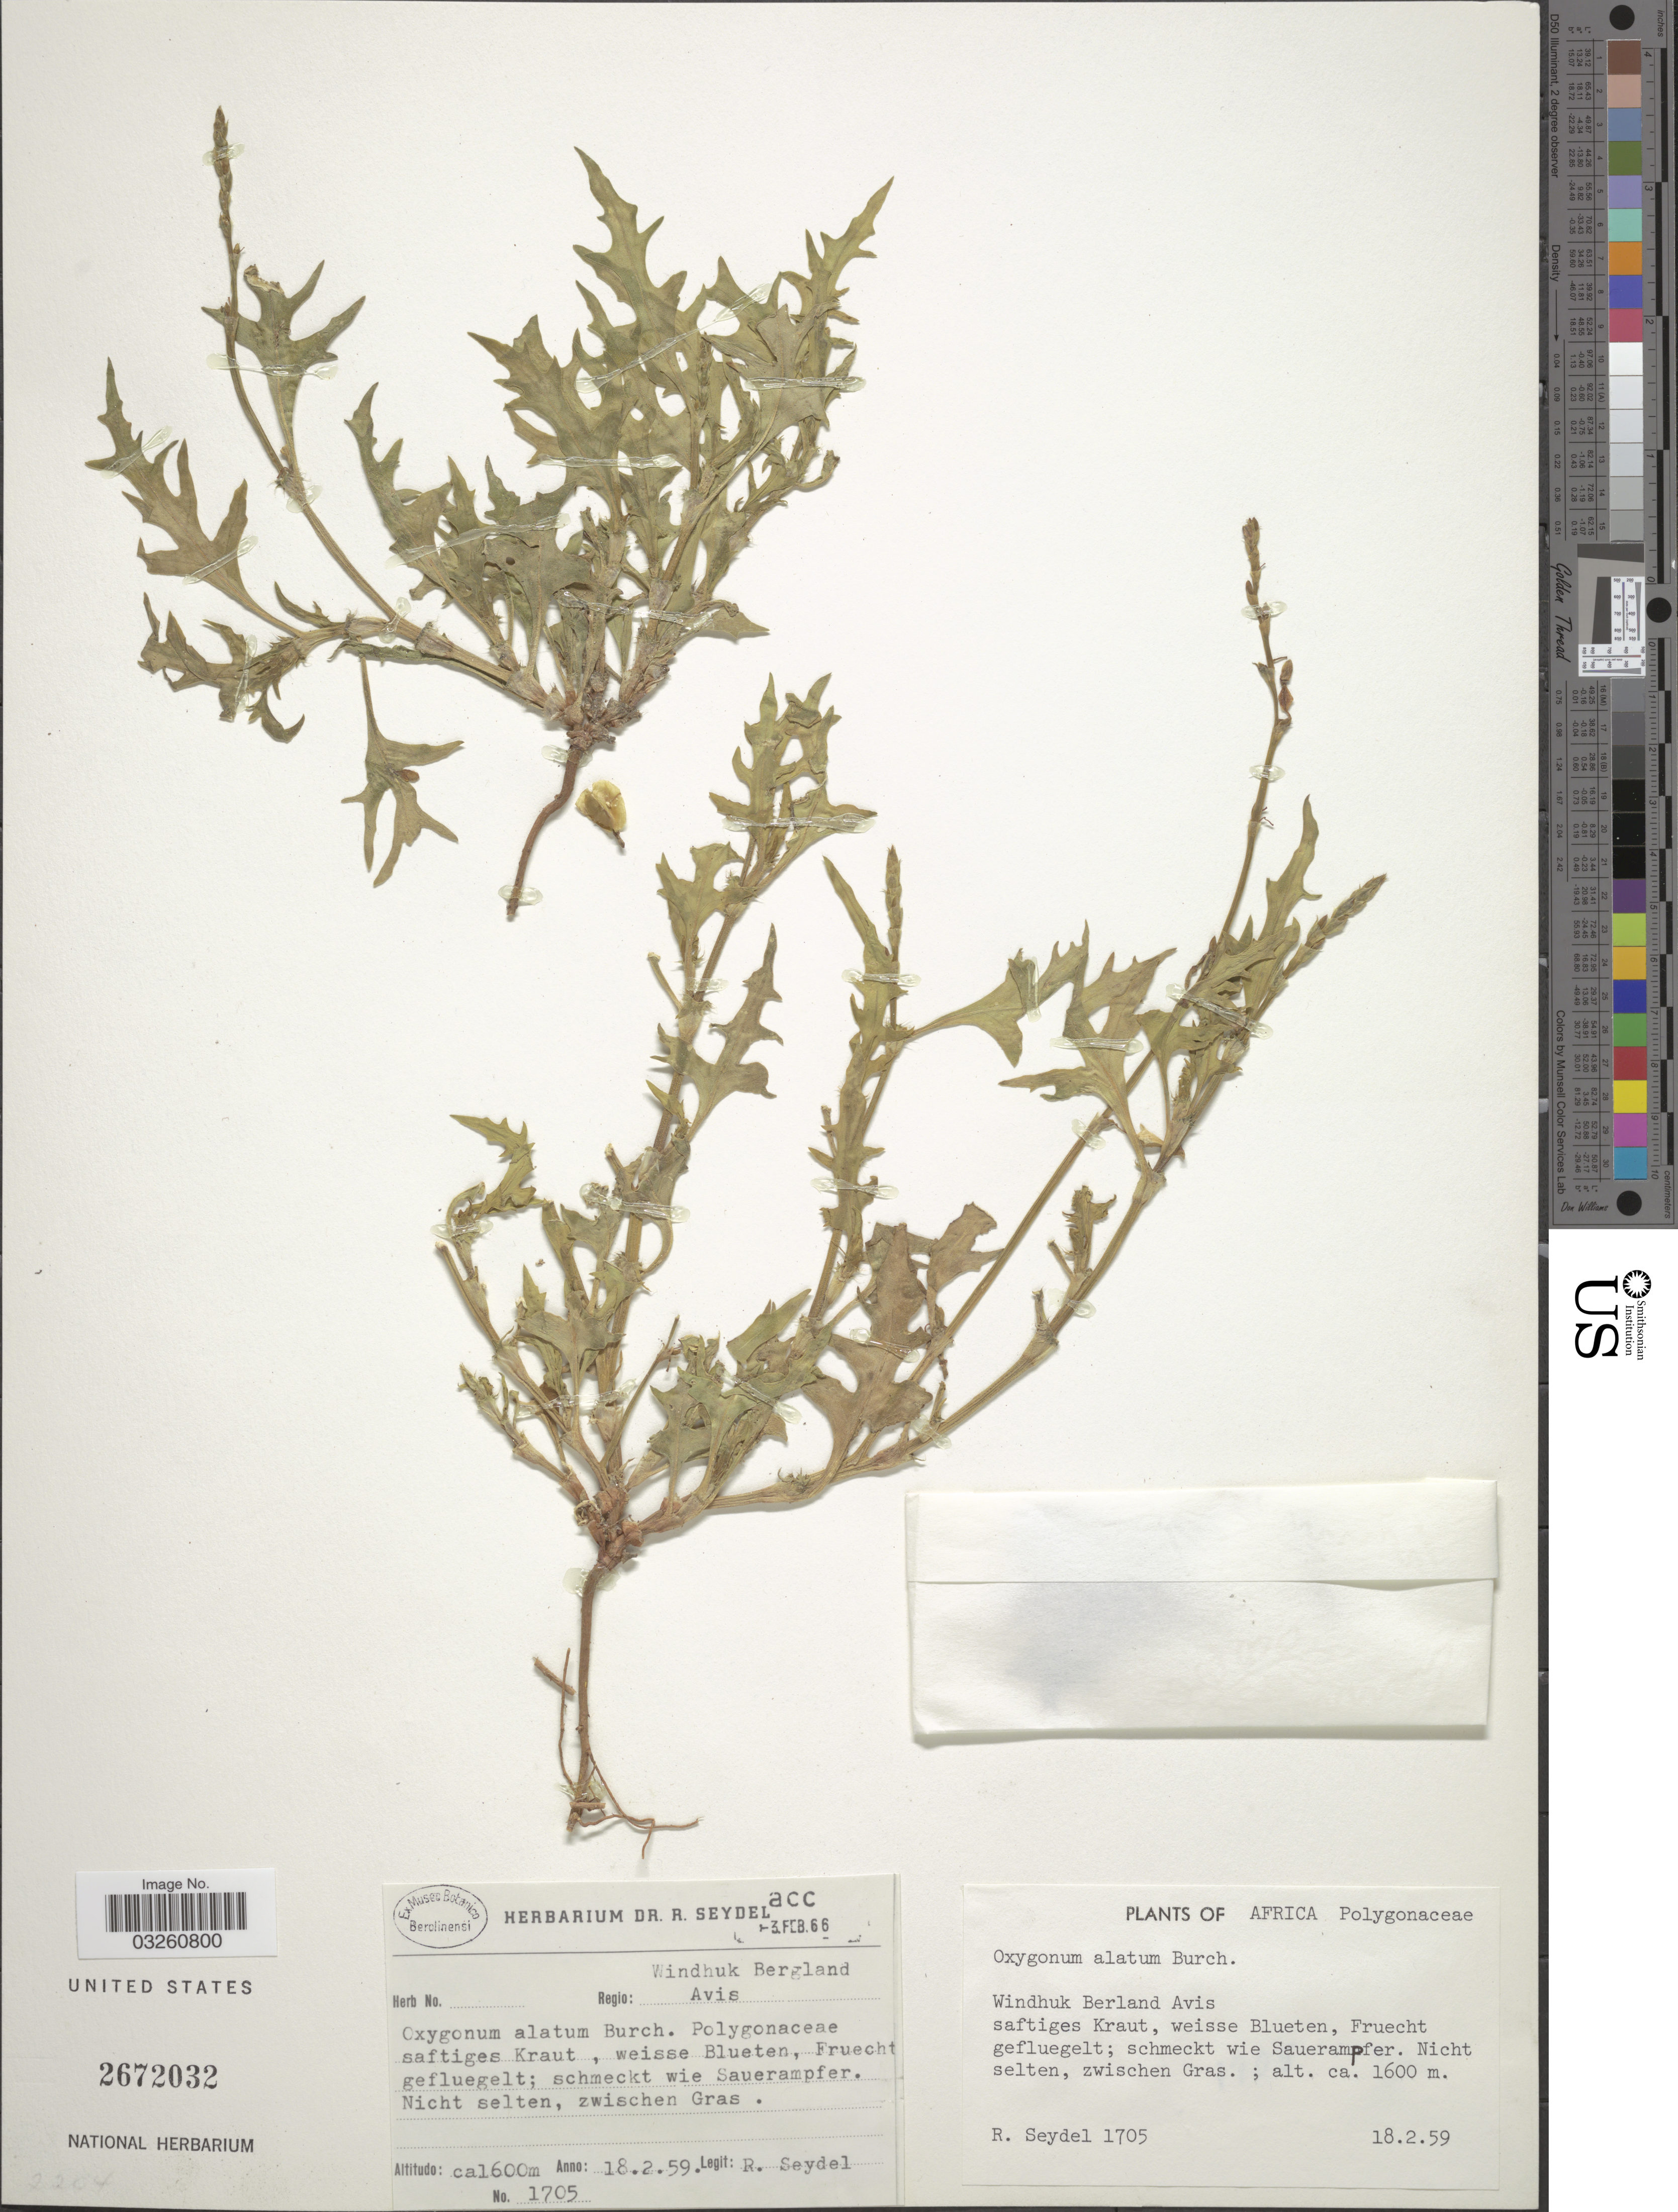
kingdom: Plantae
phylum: Tracheophyta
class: Magnoliopsida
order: Caryophyllales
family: Polygonaceae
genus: Oxygonum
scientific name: Oxygonum alatum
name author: Burch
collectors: R. Seydel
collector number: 1705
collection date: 1959-02-18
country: Namibia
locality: Regio: Windhuk Bergland Avis.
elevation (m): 1600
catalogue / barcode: US 2672032